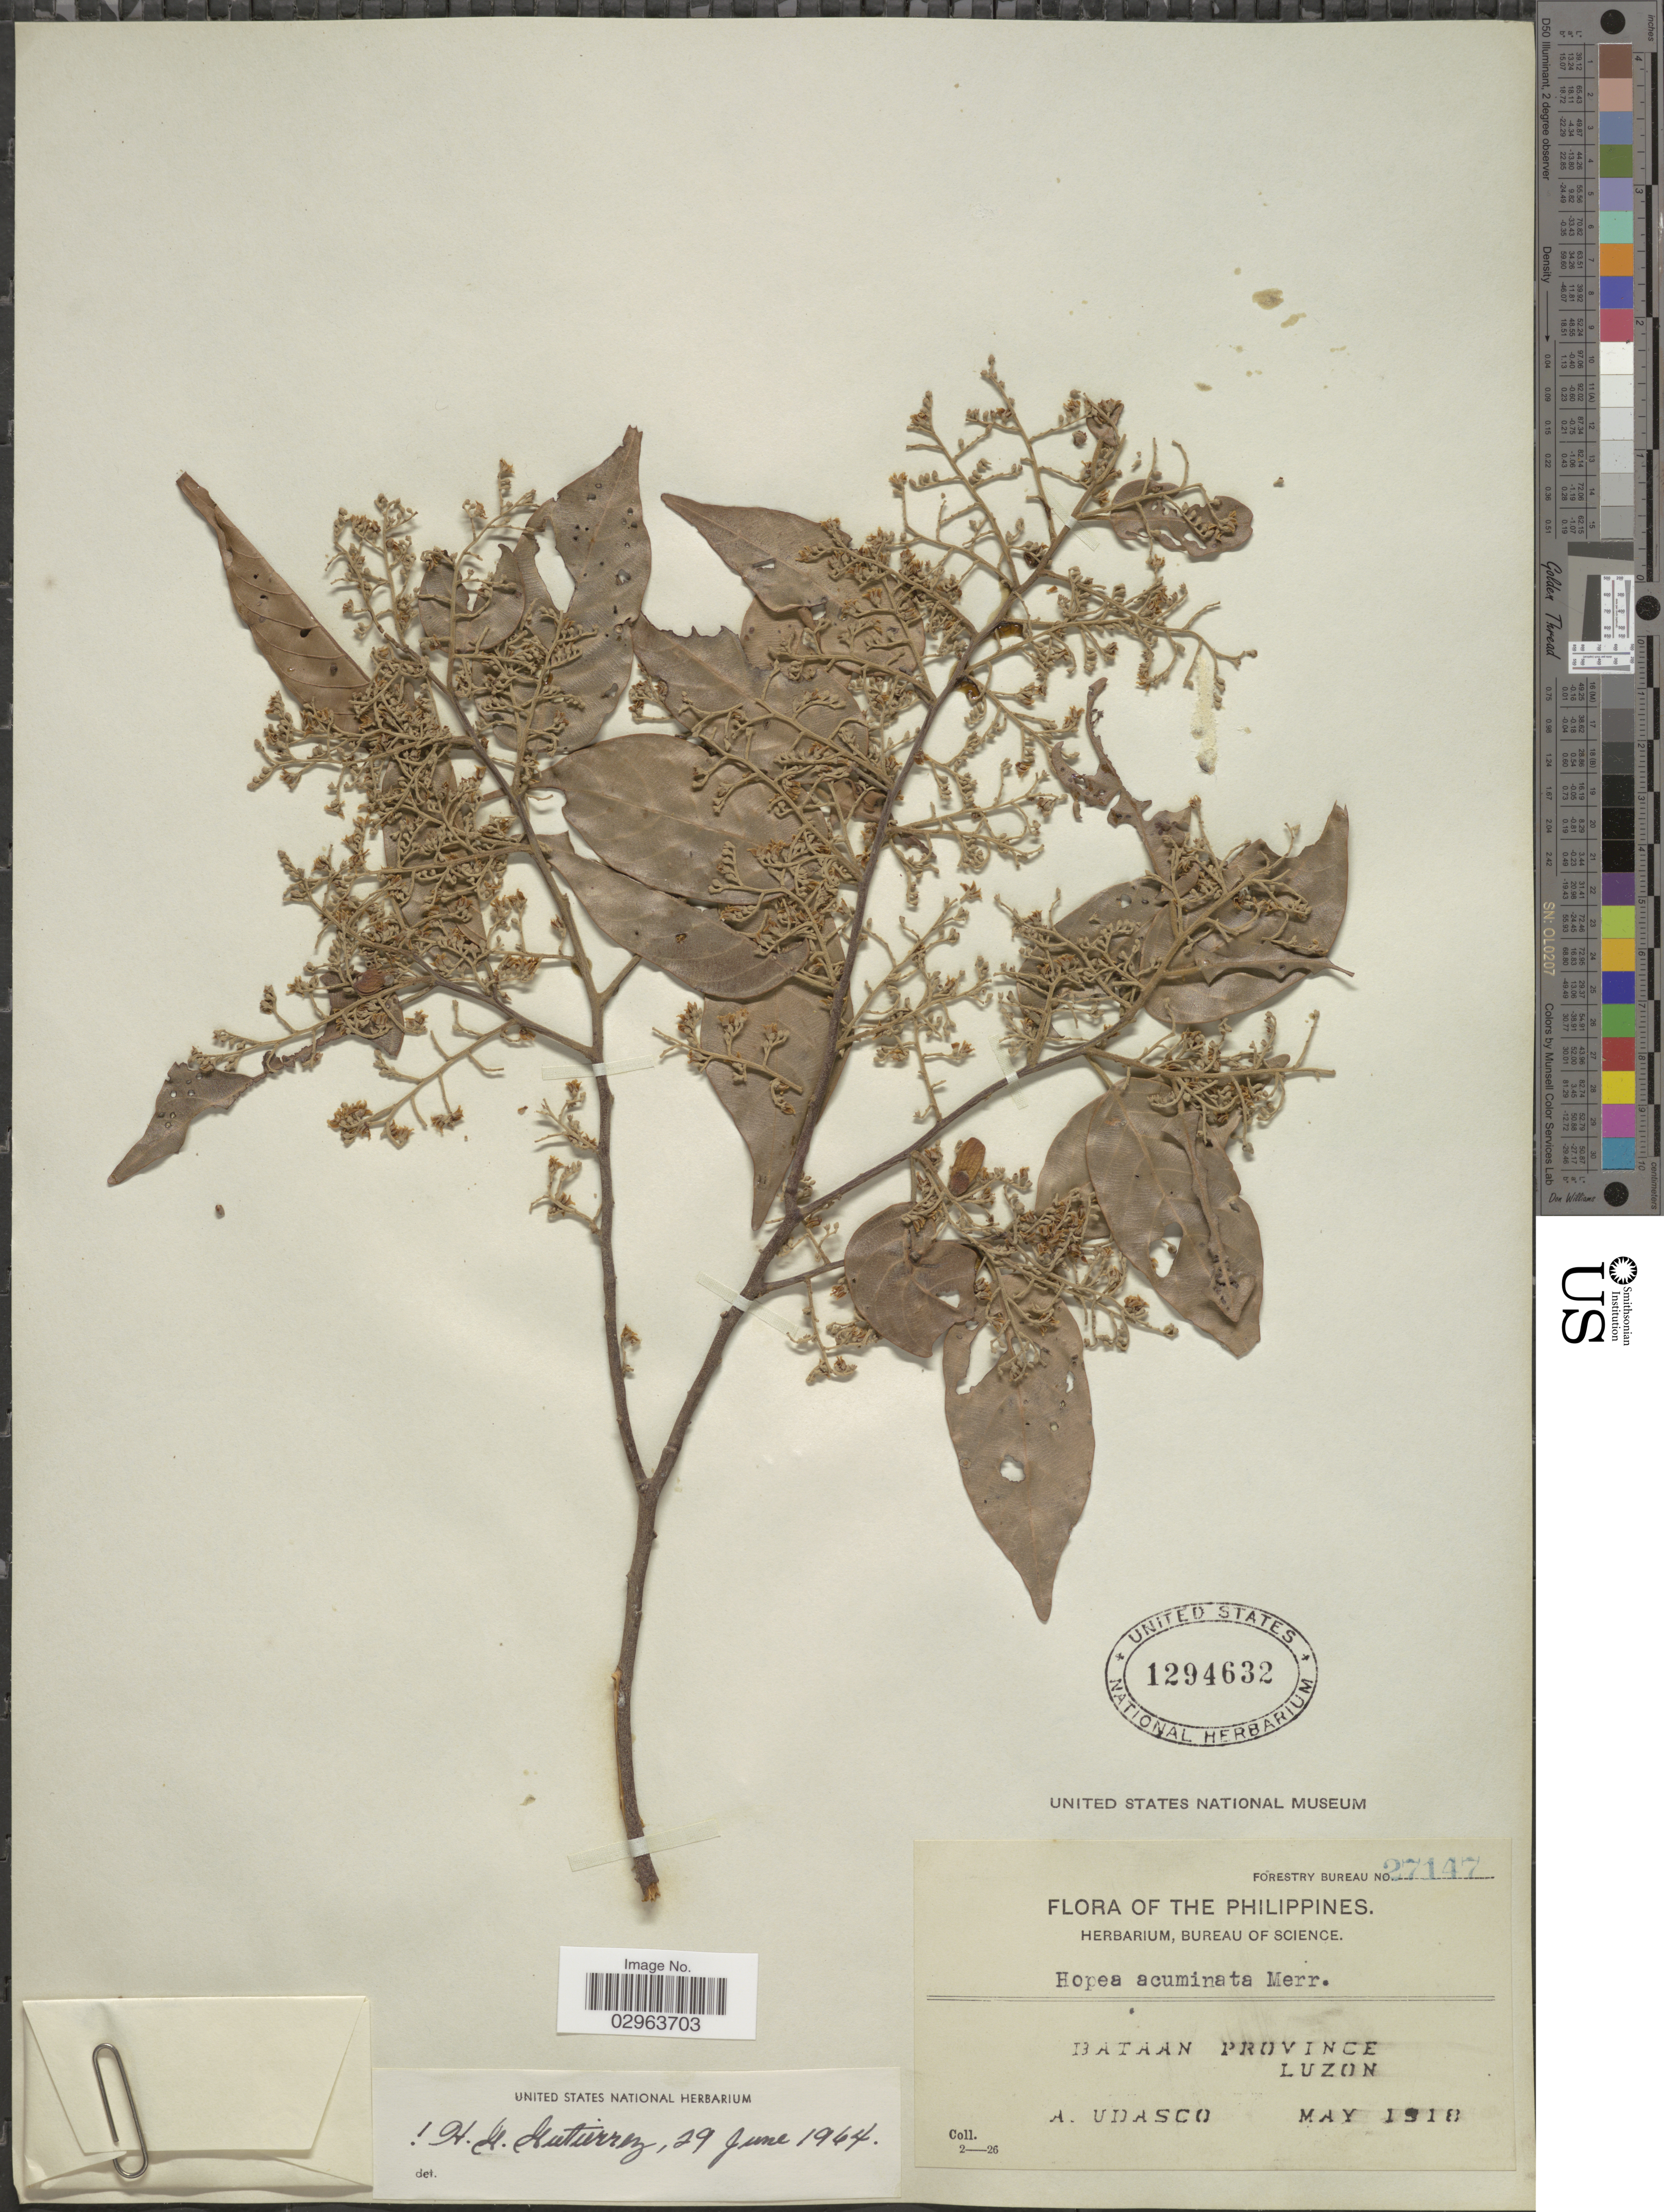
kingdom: Plantae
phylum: Tracheophyta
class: Magnoliopsida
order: Malvales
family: Dipterocarpaceae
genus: Hopea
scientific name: Hopea acuminata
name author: Merr.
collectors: A. Udasco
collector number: Forestry Bureau 27147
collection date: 1918-05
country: Philippines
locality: Bataan Province Luzon.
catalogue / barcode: US 1294632